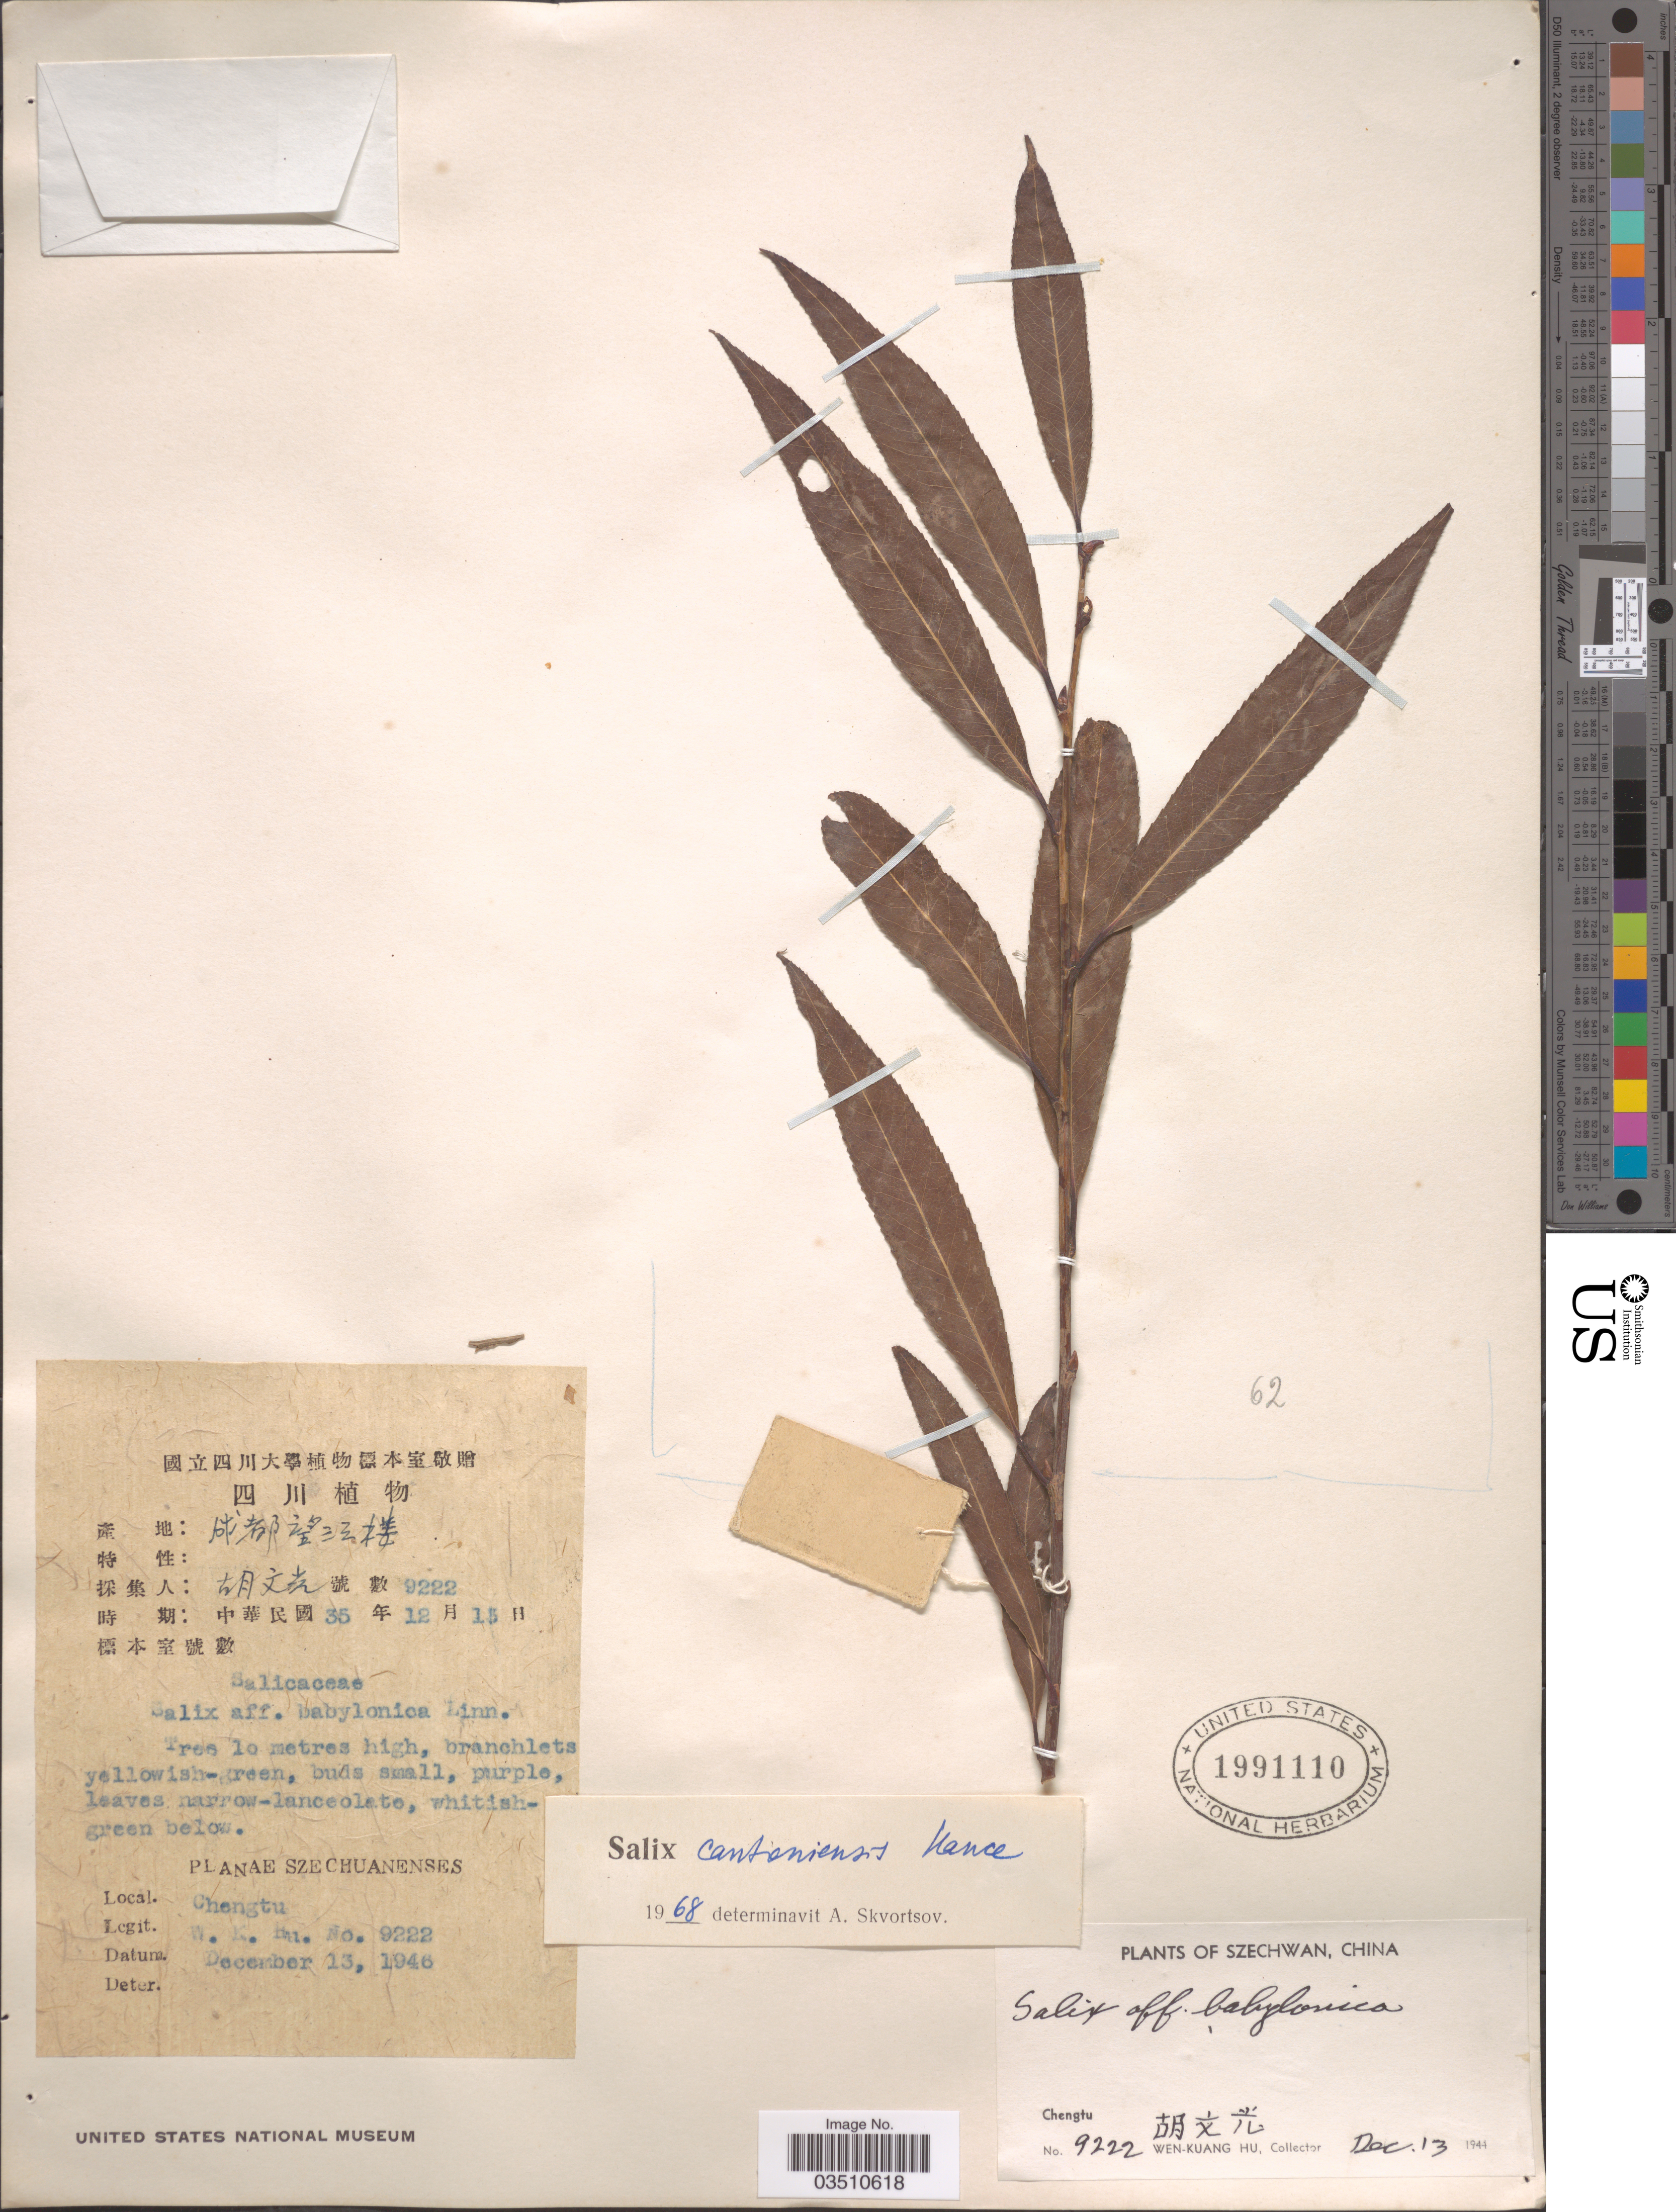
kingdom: Plantae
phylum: Tracheophyta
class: Magnoliopsida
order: Malpighiales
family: Salicaceae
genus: Salix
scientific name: Salix cantoniensis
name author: Hance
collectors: W. K. Hu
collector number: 9222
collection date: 1946-12-13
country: China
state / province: Sichuan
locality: Szechwan. Chengtu.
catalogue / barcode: US 1991110